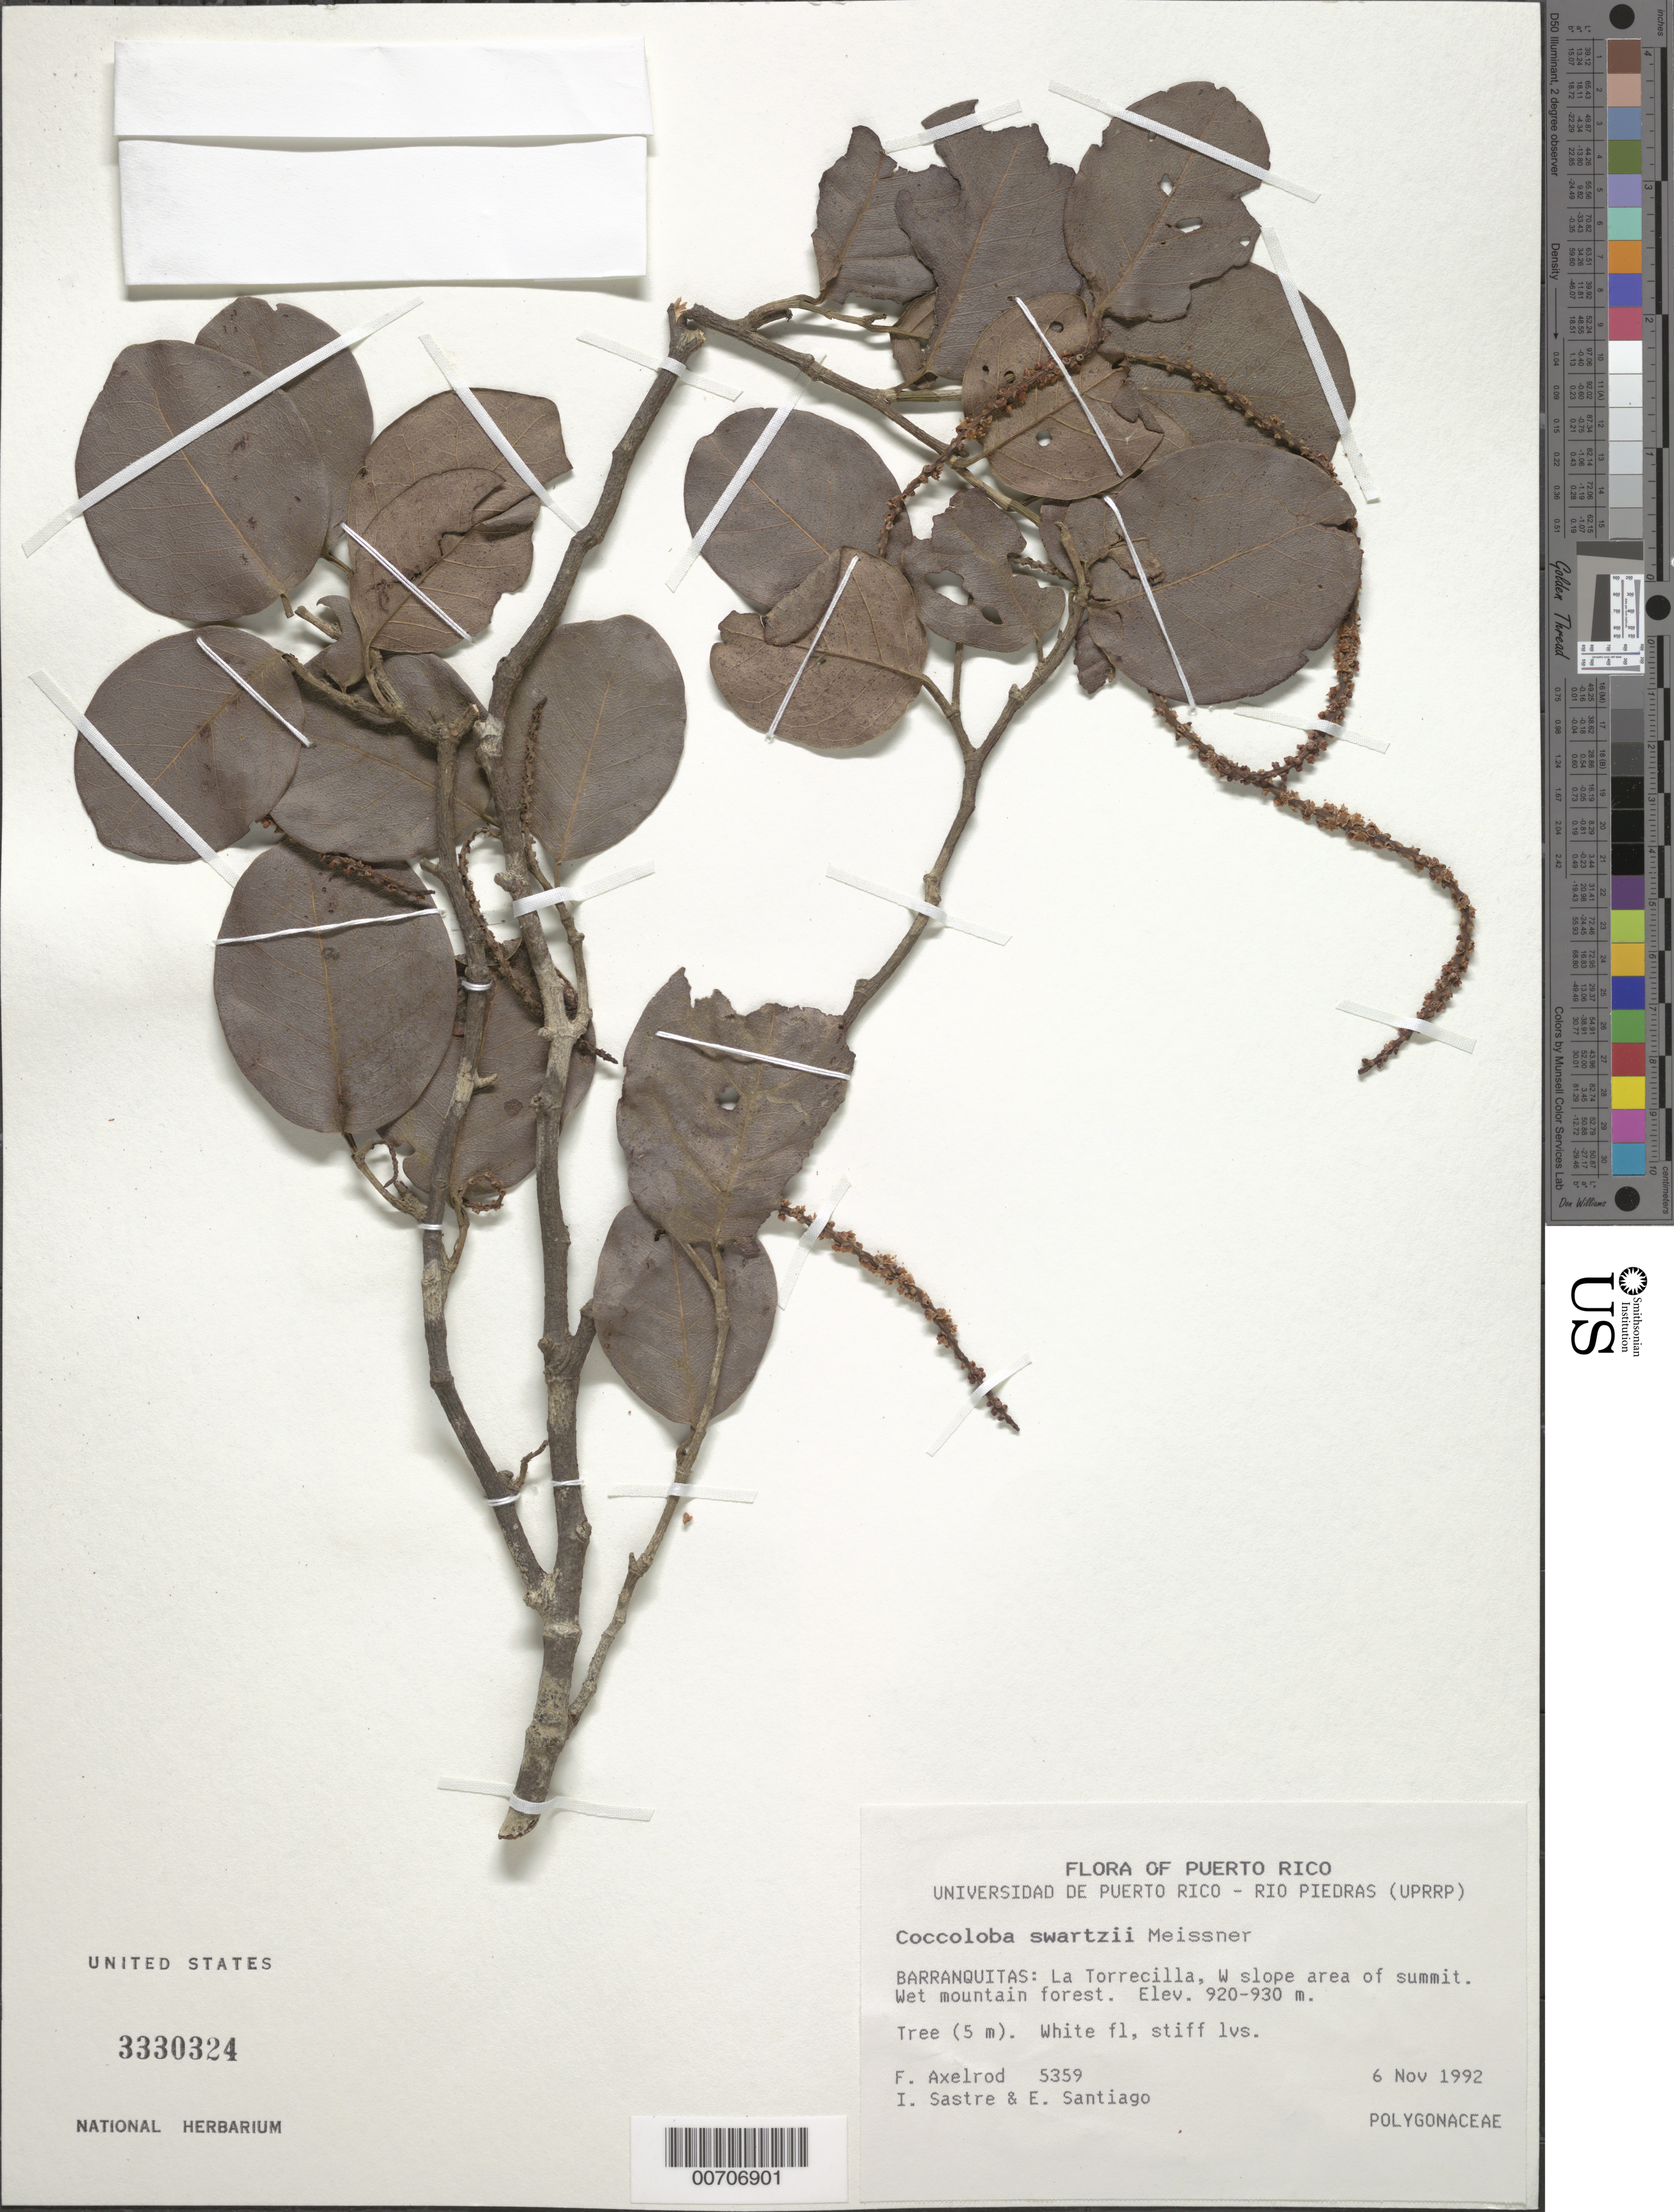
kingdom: Plantae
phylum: Tracheophyta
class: Magnoliopsida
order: Caryophyllales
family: Polygonaceae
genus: Coccoloba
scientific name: Coccoloba swartzii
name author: Meisn.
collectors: F. S. Axelrod, I. Sastre-de Jesús & E. Santiago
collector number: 5359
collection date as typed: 06 Nov 1992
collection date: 1992-11-06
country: Puerto Rico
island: Greater Antilles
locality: Barranquitas: La Torrecilla, W slope area of summit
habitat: Wet mountain forest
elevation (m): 920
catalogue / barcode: US 3330324